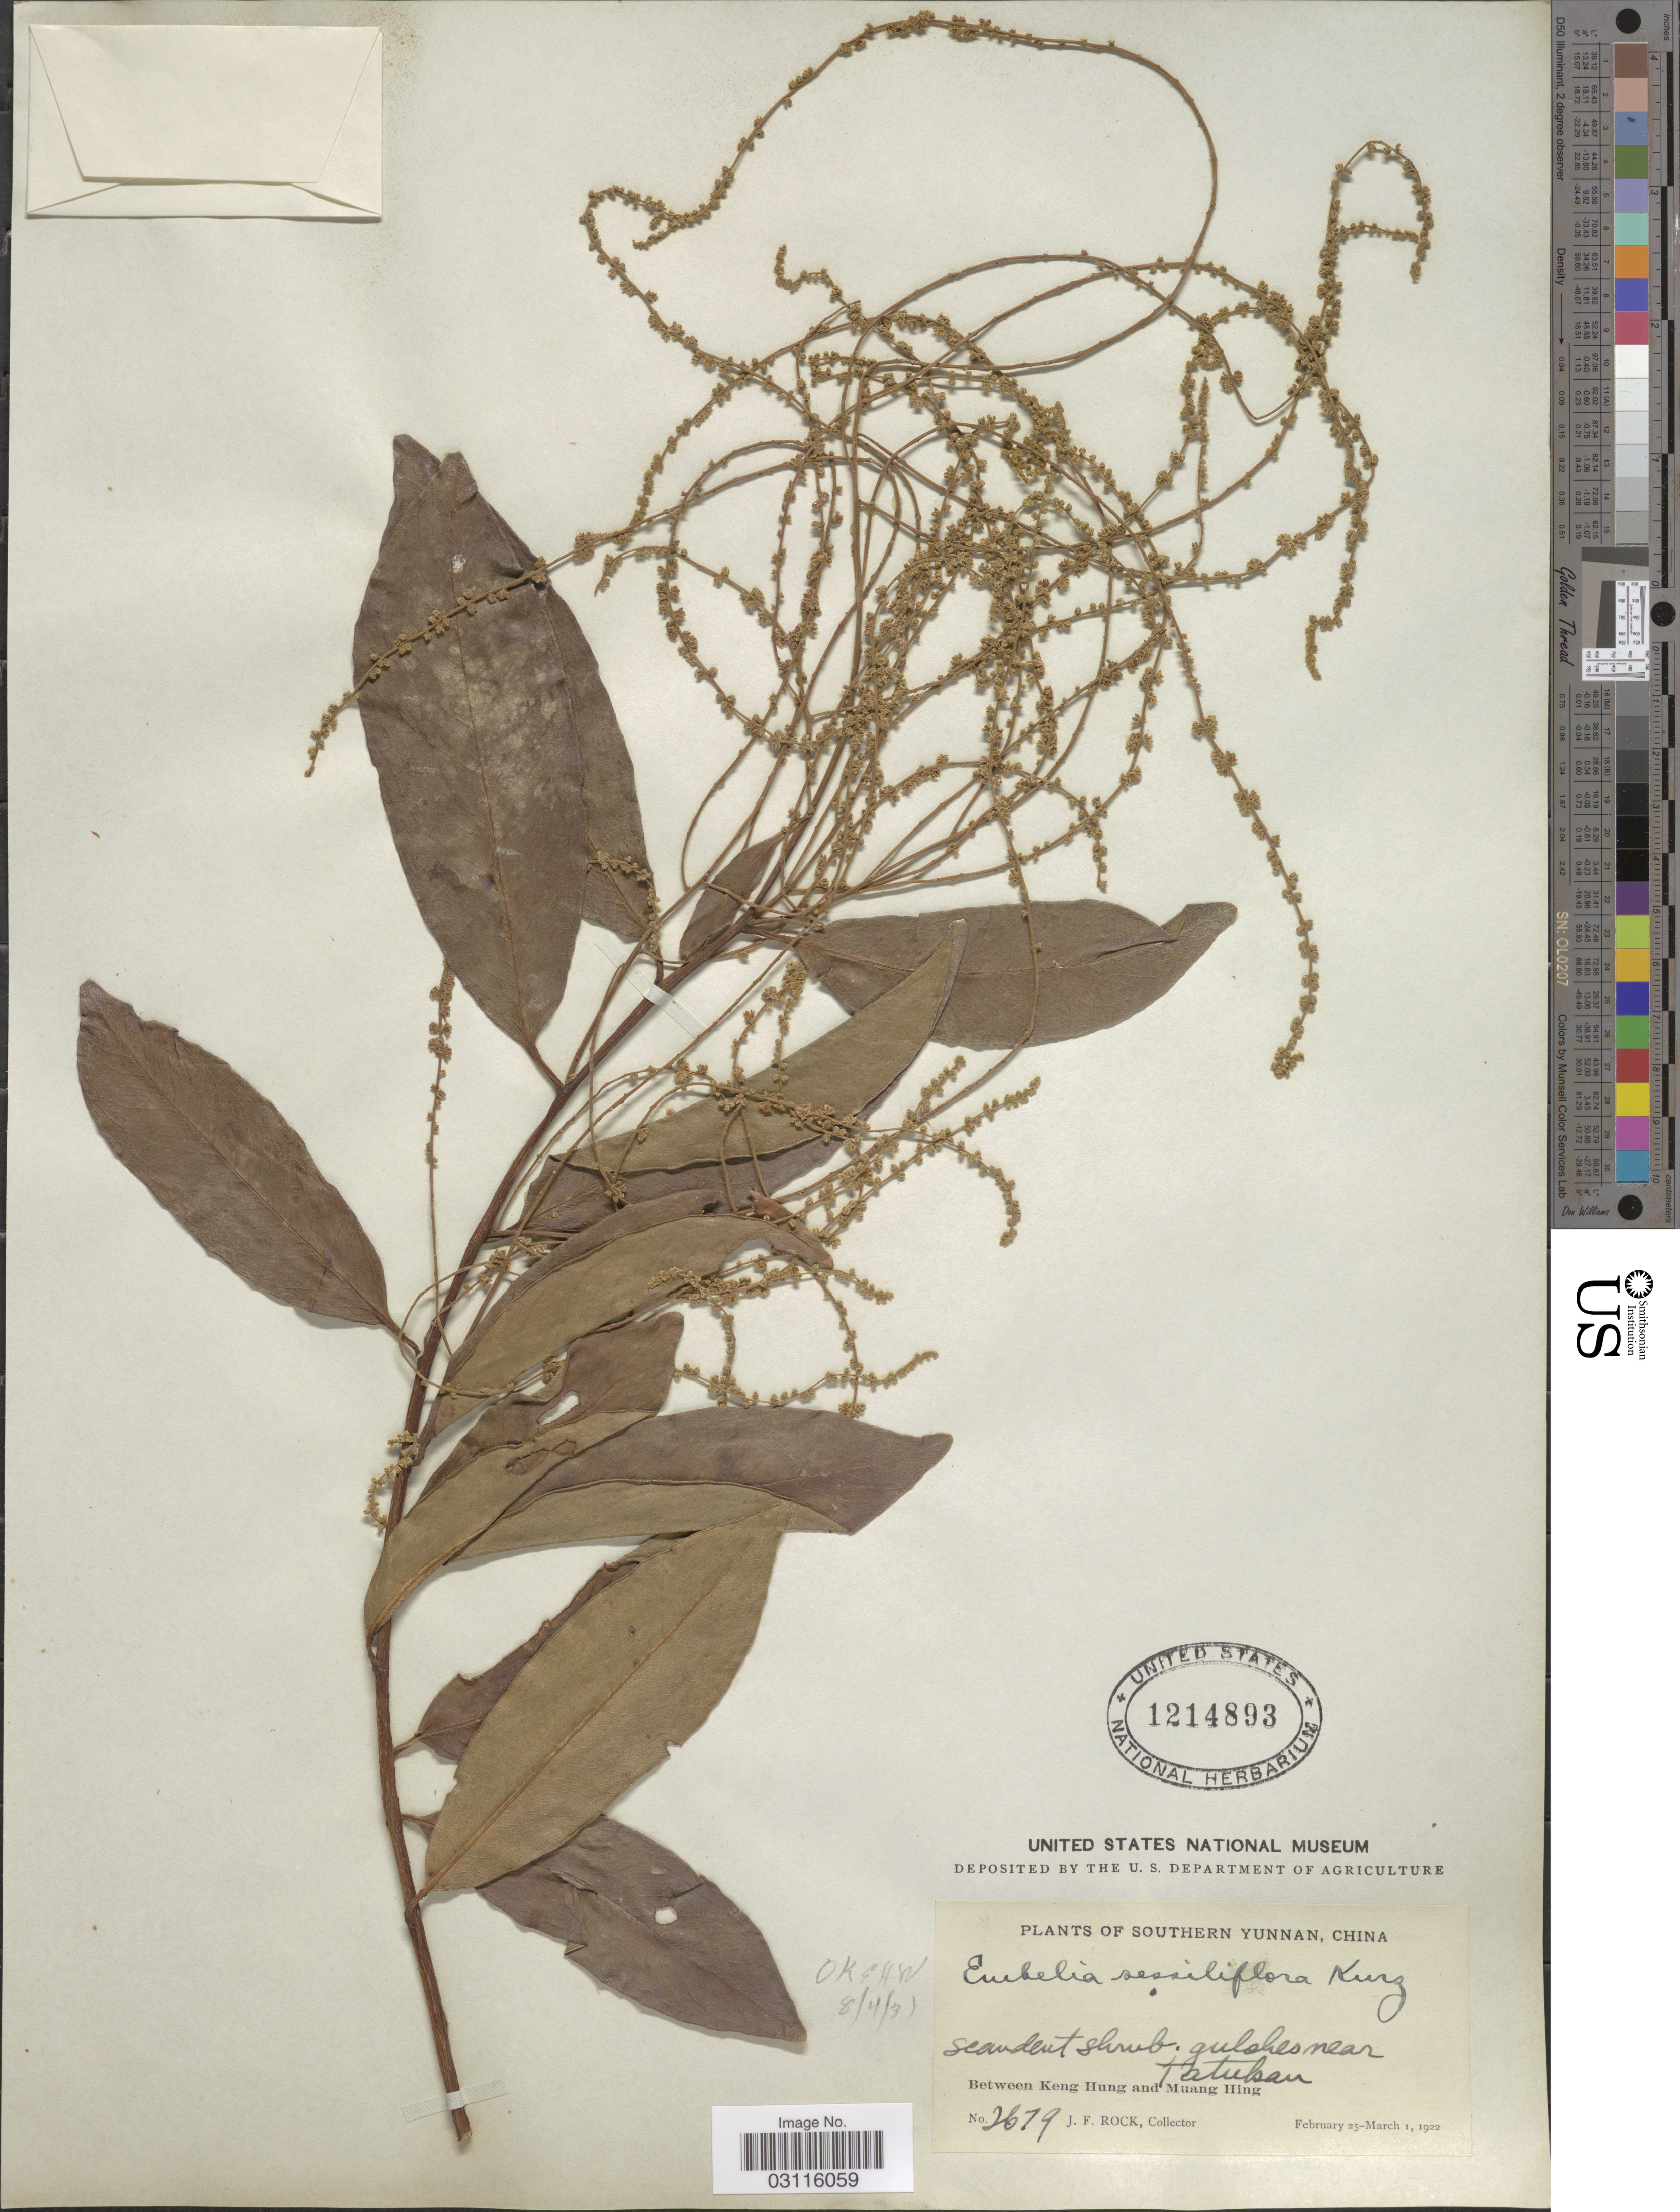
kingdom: Plantae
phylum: Tracheophyta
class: Magnoliopsida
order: Ericales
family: Primulaceae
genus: Embelia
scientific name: Embelia sessiliflora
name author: Kurz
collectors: J. Rock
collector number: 2679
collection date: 1922-02-25/1922-03-01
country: China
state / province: Yunnan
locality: Southern Yunnan, gulches near Tatukan, Between Keng Hung and Muang Hing.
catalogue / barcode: US 1214893